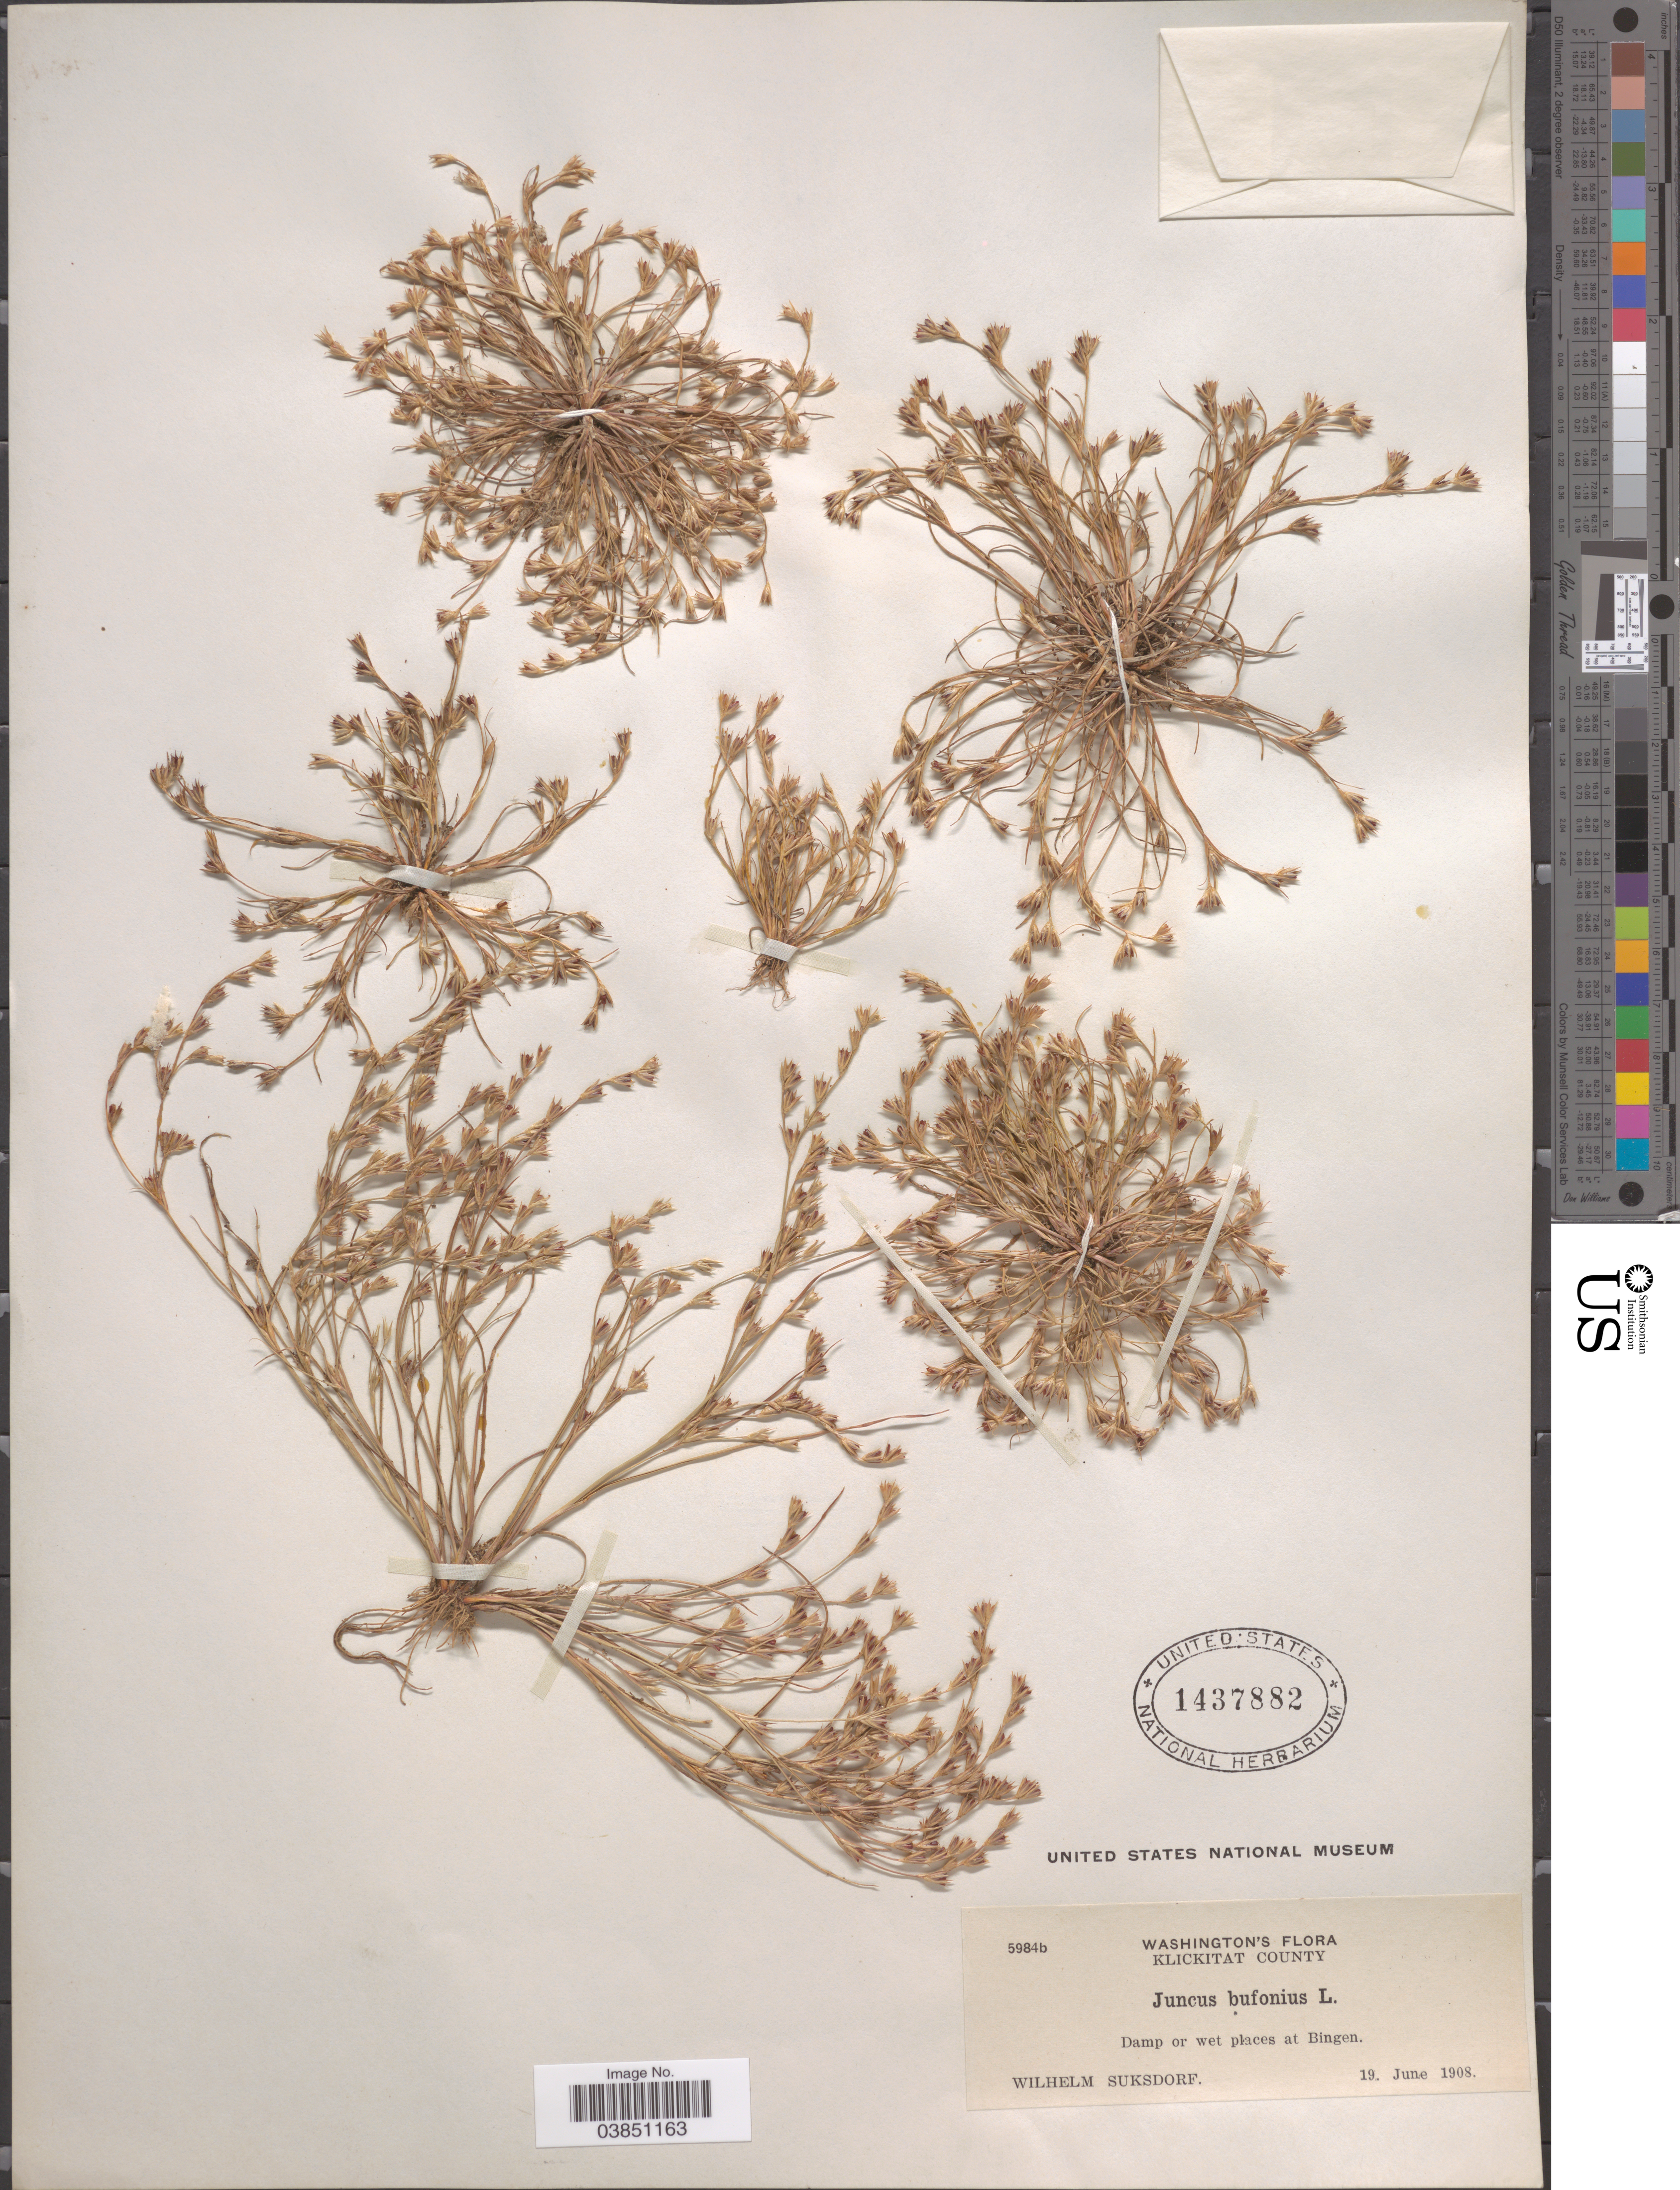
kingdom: Plantae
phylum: Tracheophyta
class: Liliopsida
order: Poales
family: Juncaceae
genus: Juncus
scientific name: Juncus bufonius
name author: L.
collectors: W. N. Suksdorf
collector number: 5984b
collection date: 1908-06-19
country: United States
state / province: Washington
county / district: Klickitat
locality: Klickitat County. Bingen.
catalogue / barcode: US 1437882